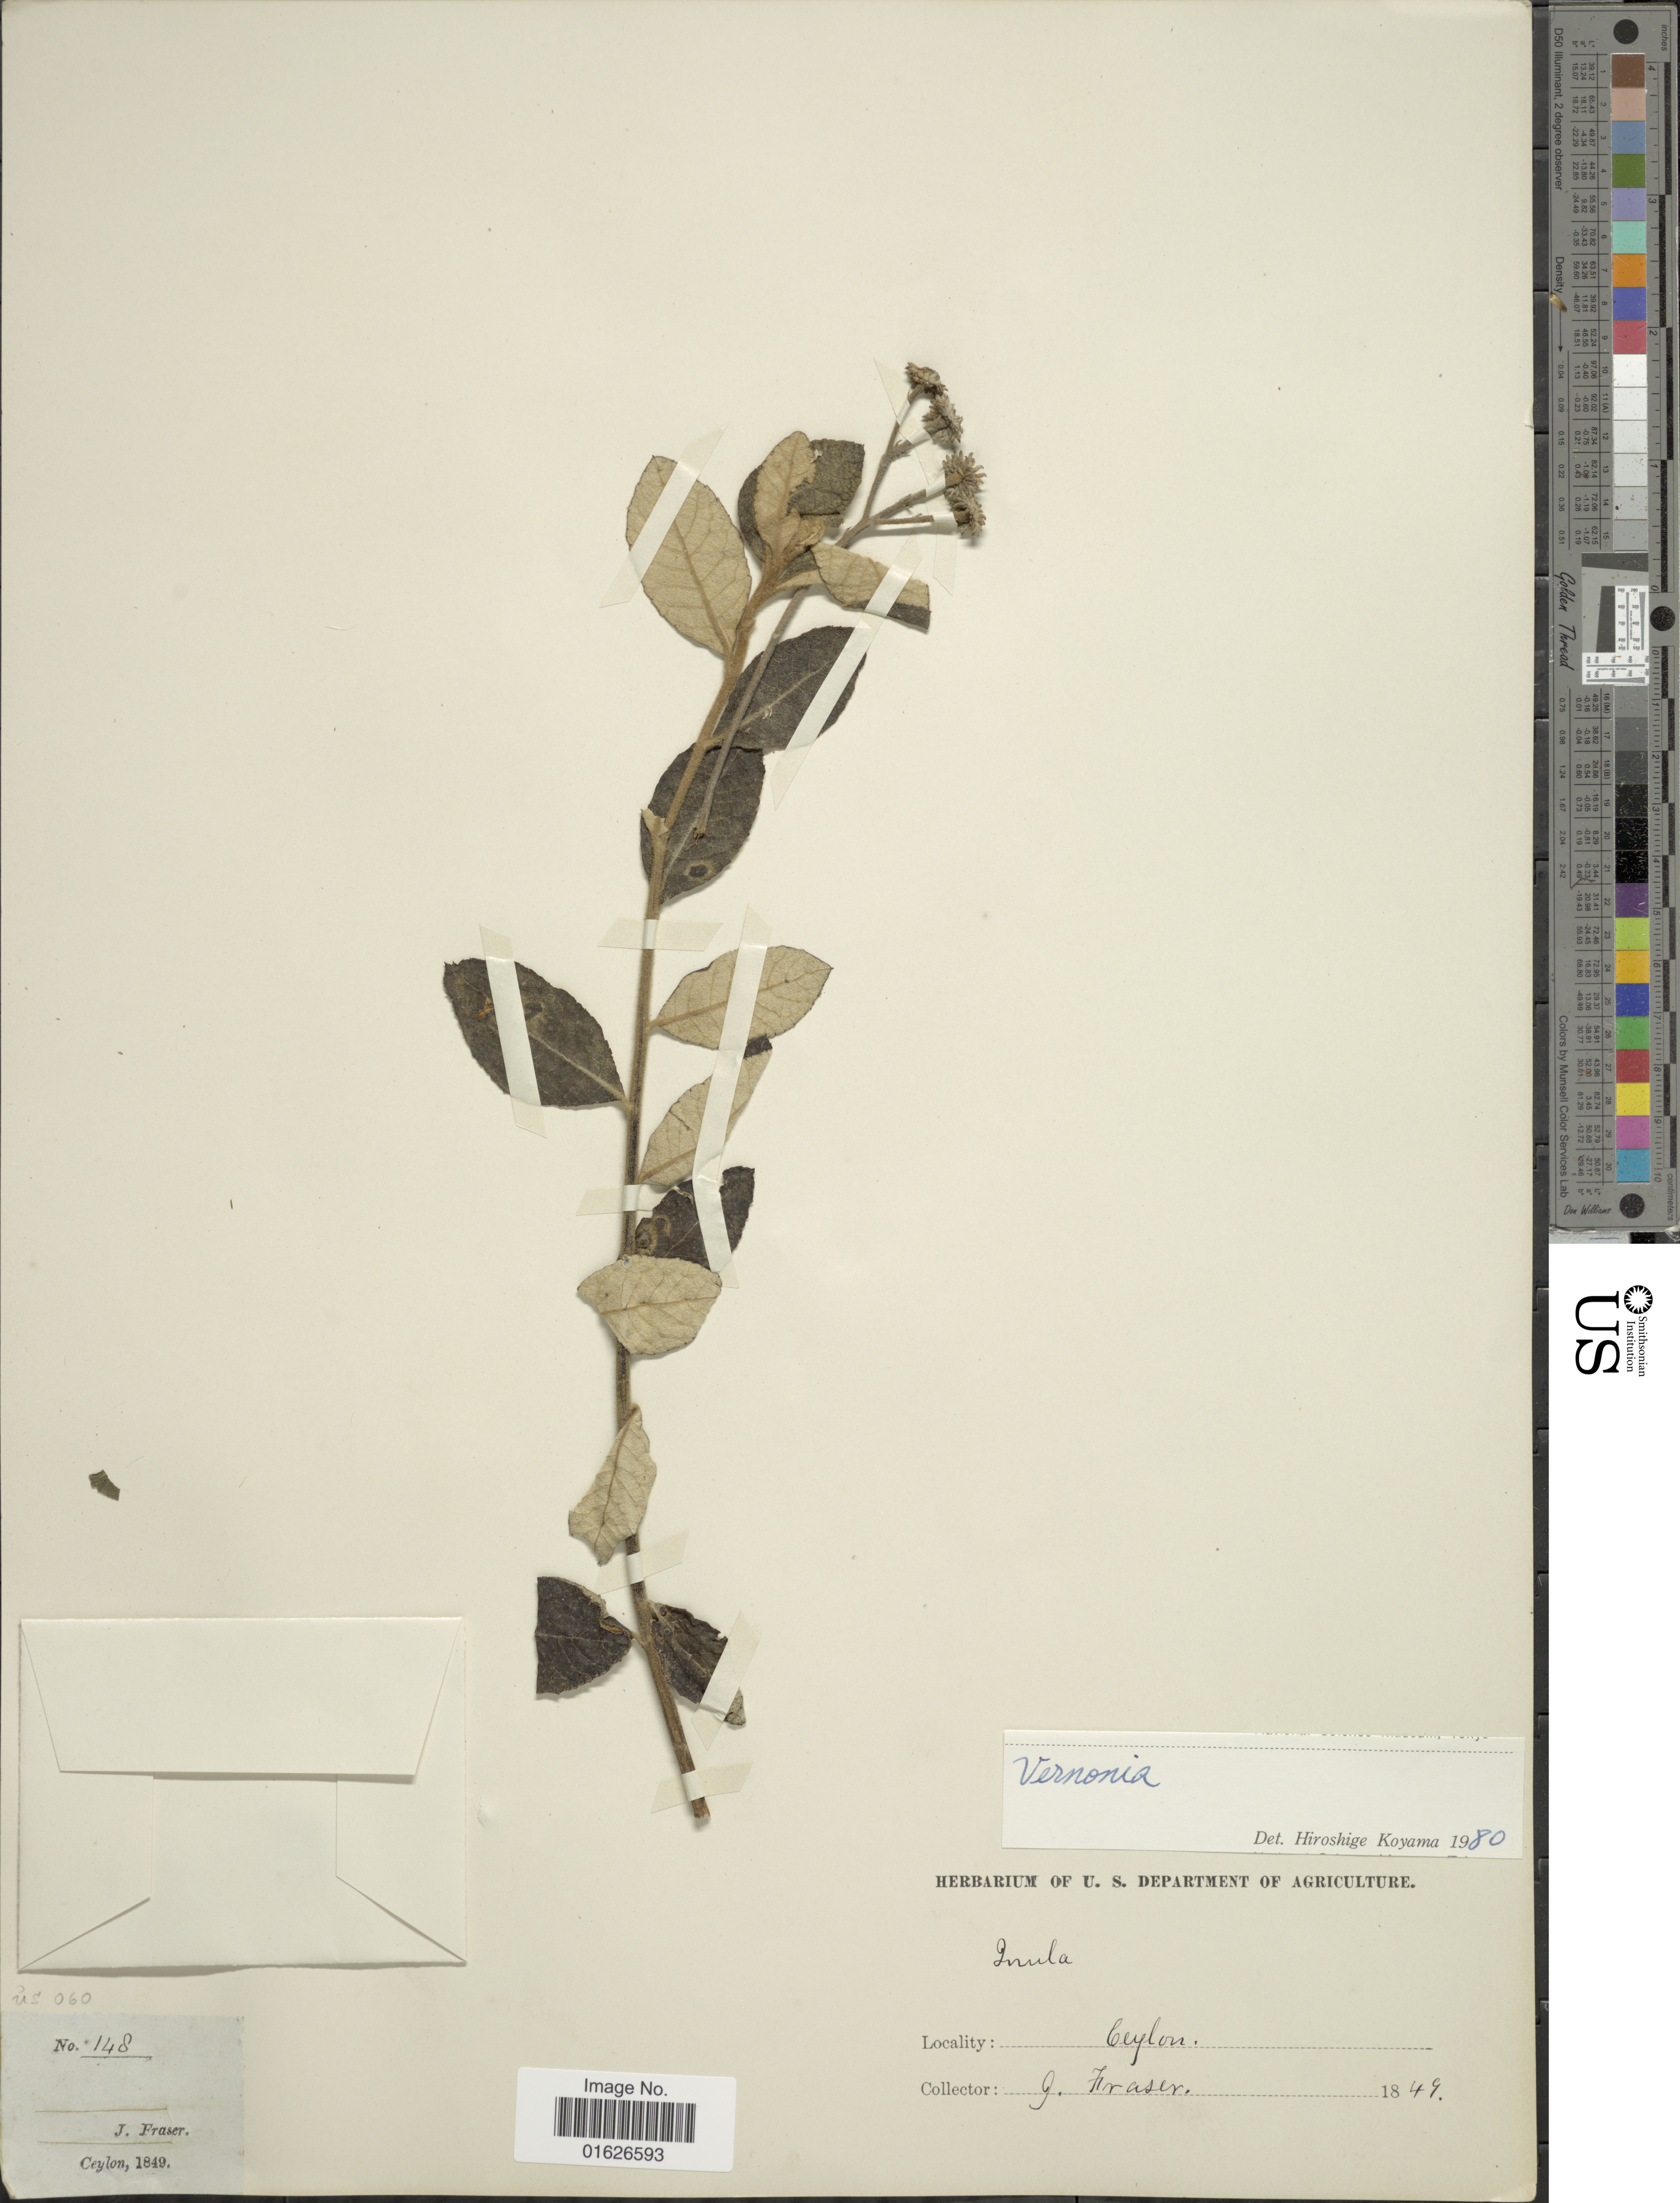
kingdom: Plantae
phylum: Tracheophyta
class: Magnoliopsida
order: Asterales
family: Asteraceae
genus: Uniyala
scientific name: Uniyala wightiana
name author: (Arn.) H. Rob. & Skvarla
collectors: G. Fraser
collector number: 148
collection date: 1849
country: Sri Lanka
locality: Ceylon